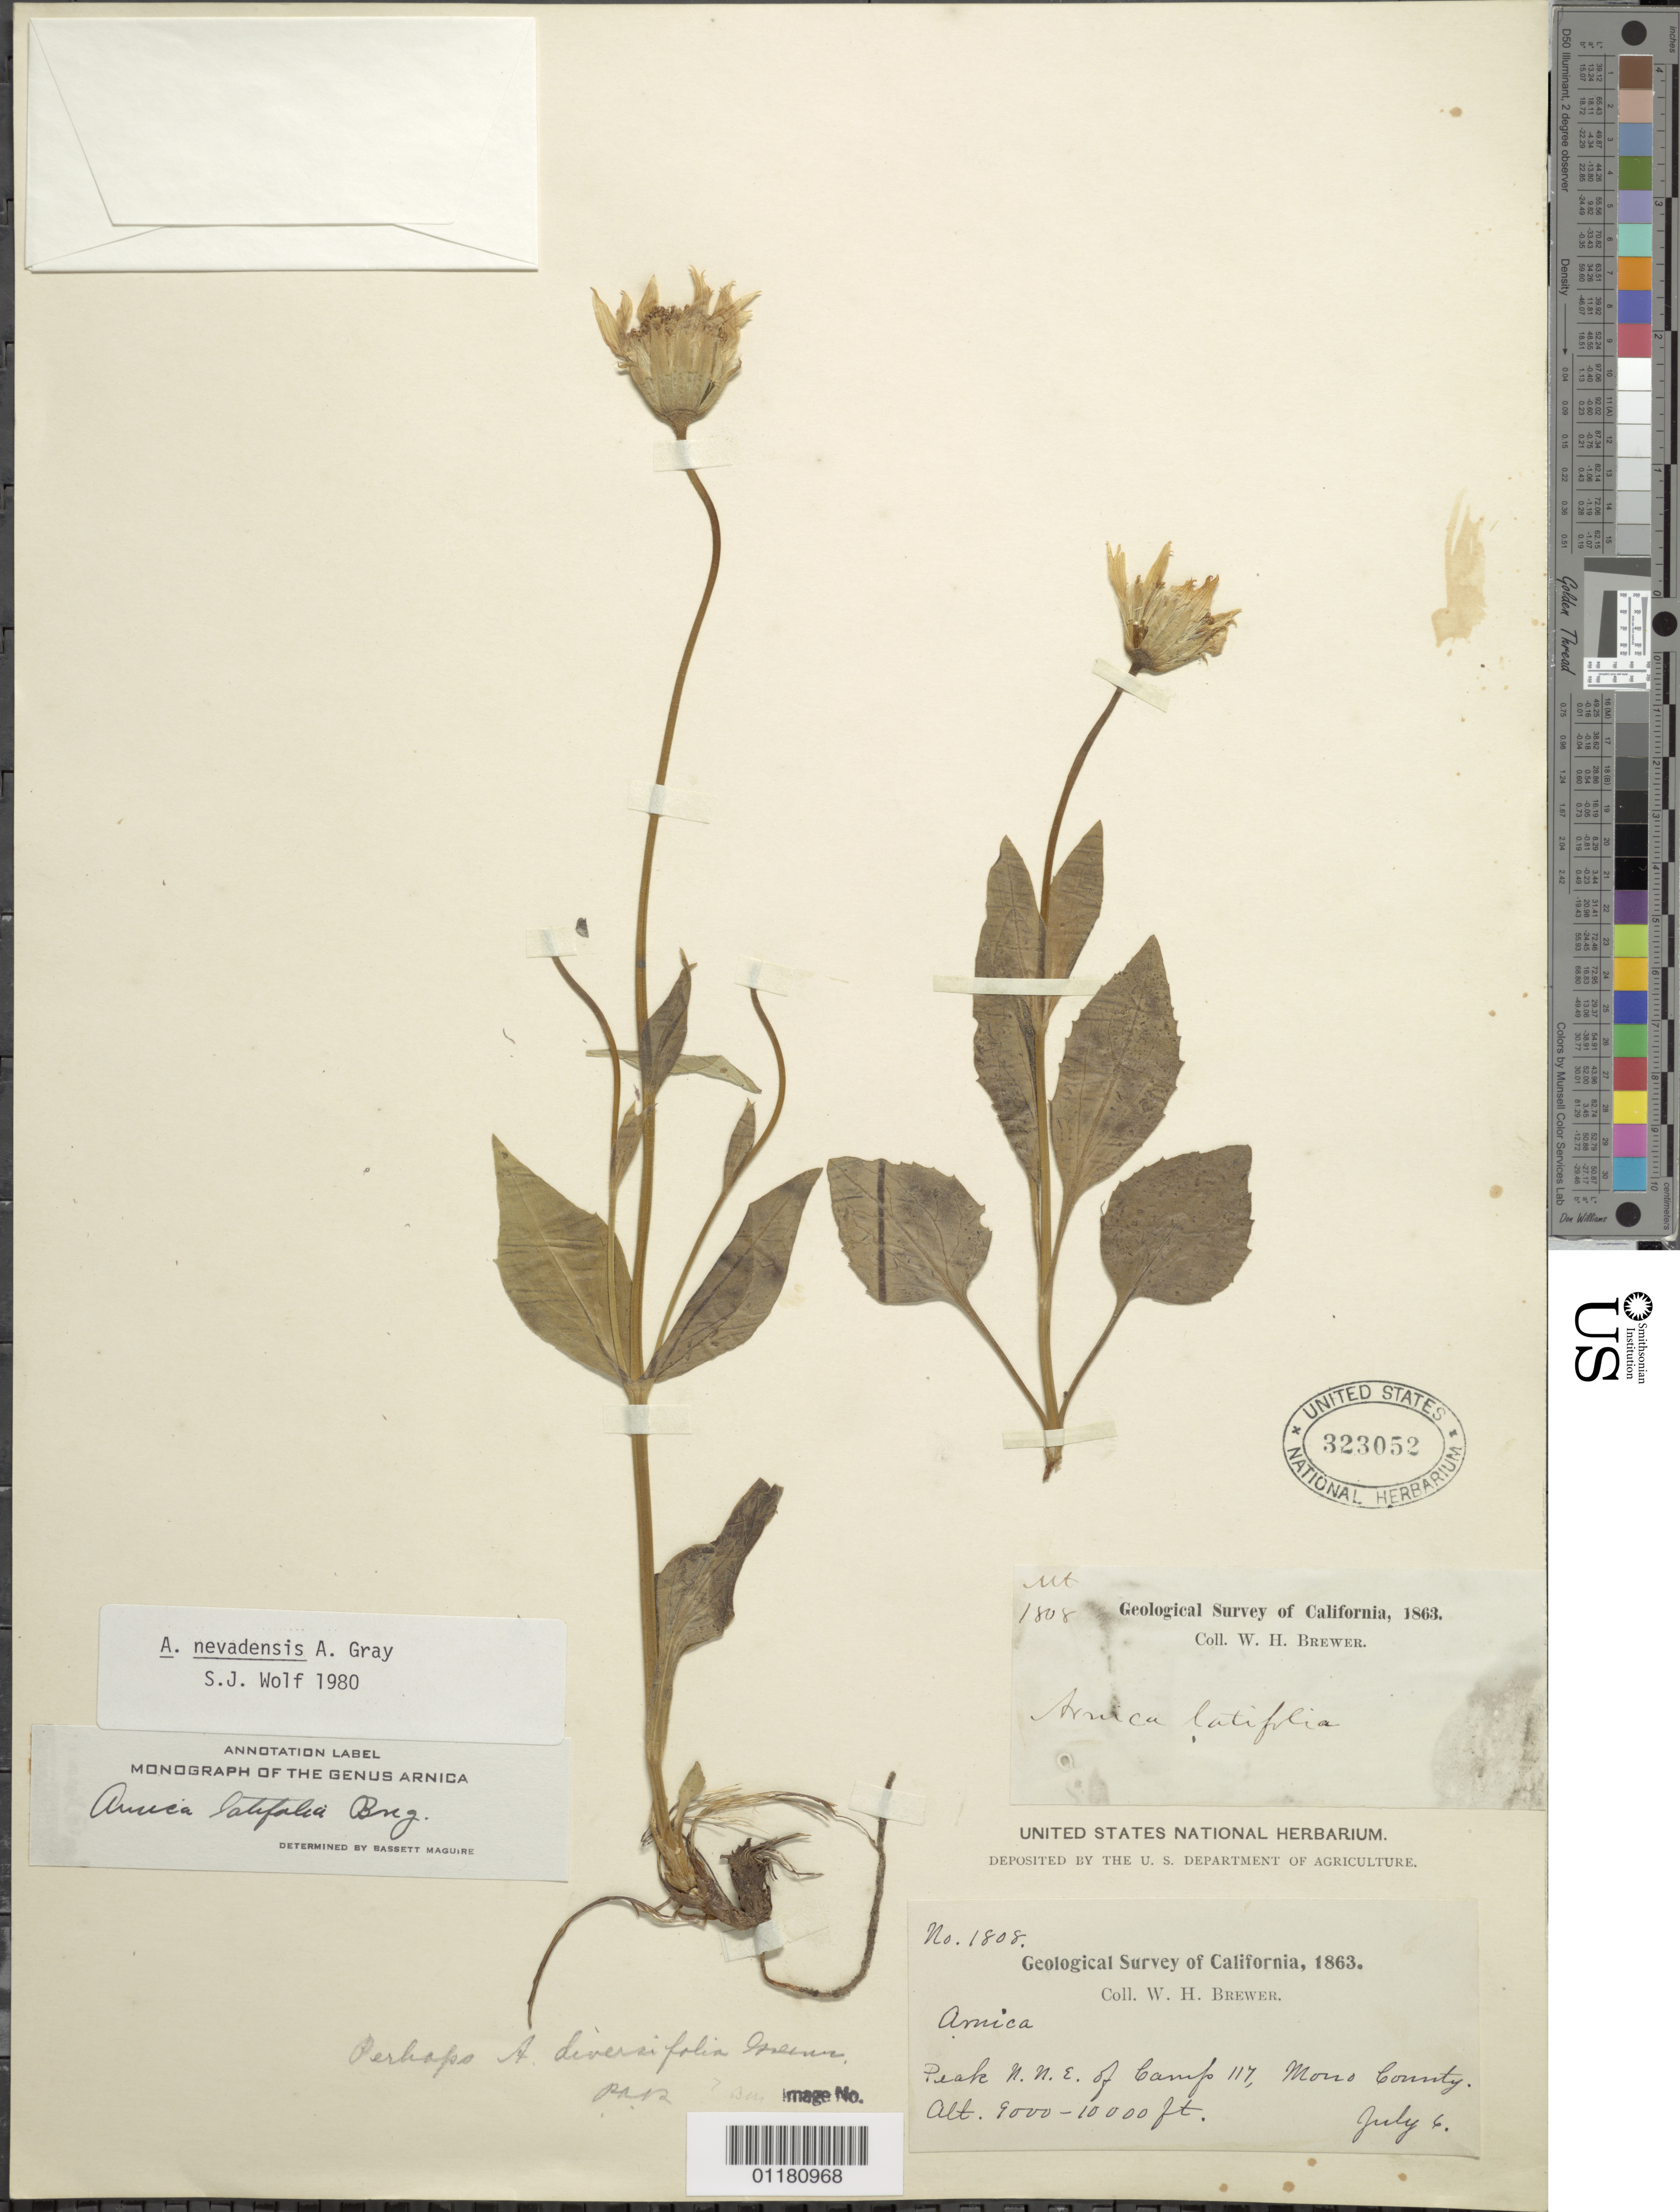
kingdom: Plantae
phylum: Tracheophyta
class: Magnoliopsida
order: Asterales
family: Asteraceae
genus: Arnica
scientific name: Arnica nevadensis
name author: A. Gray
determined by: Maguire, Bassett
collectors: W. H. Brewer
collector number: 1808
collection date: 1863-07-06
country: United States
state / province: California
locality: Peak n.n.e. of Camp 117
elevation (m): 2743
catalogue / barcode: US 323052